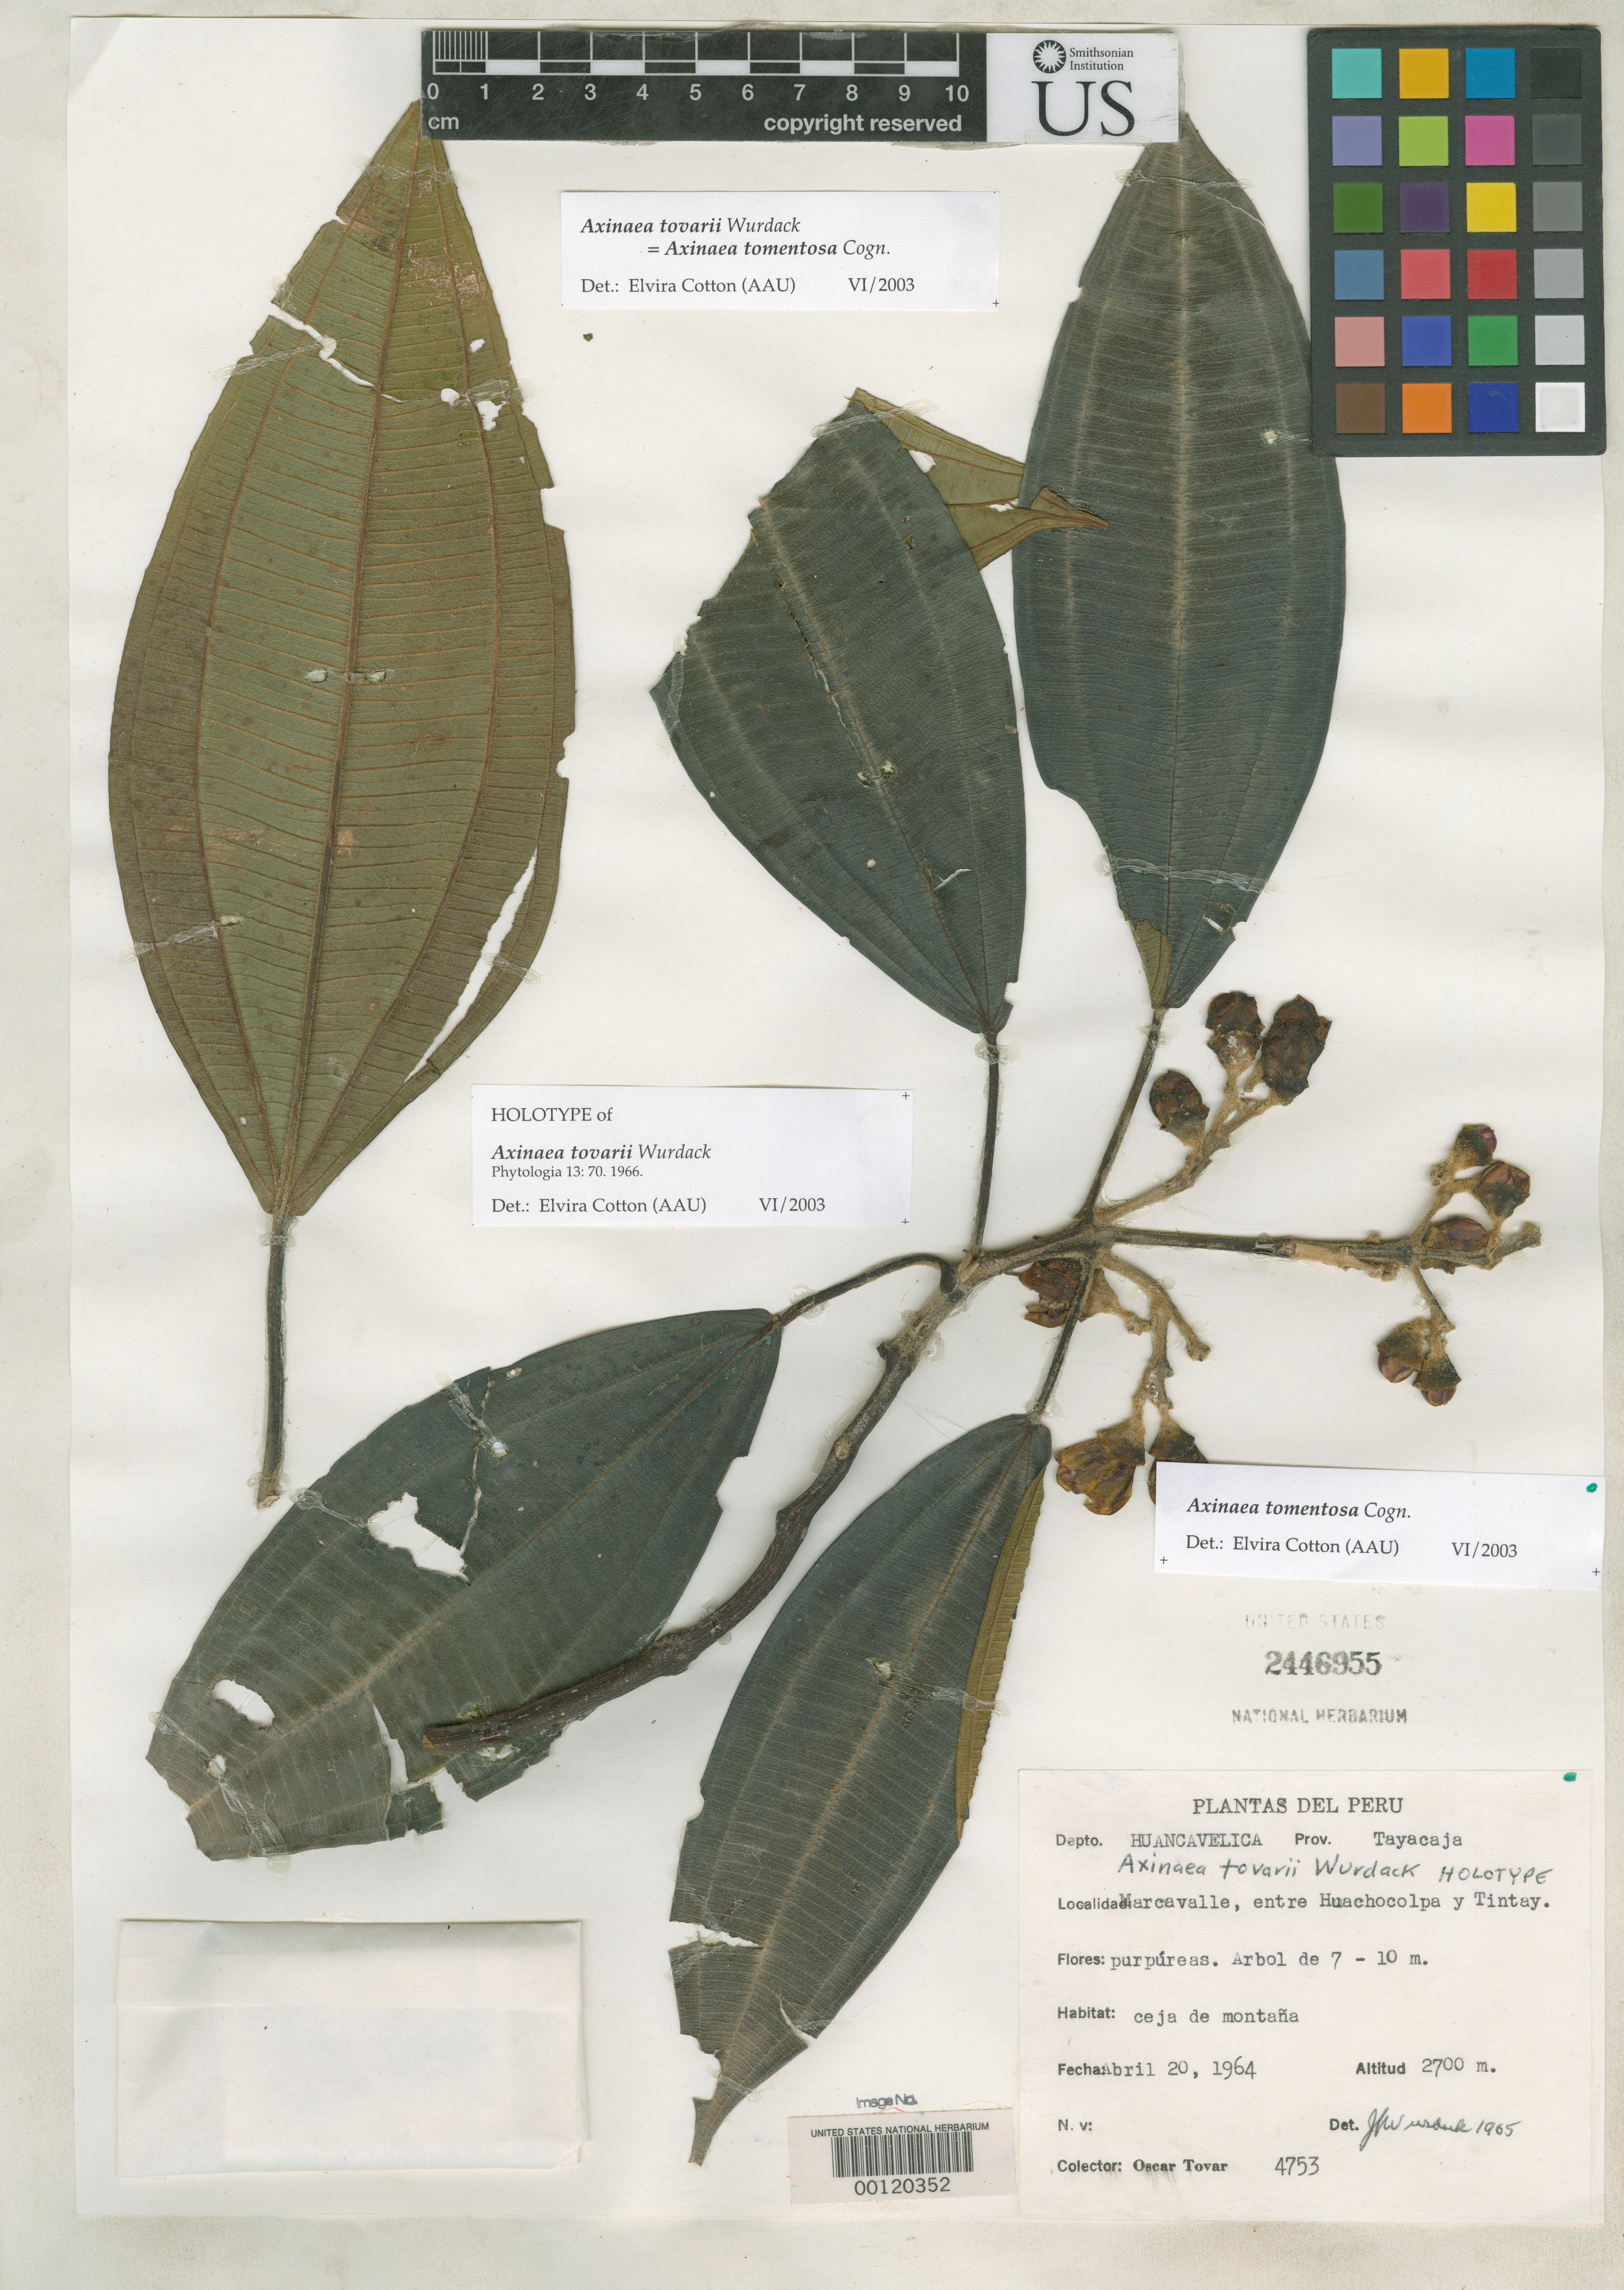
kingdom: Plantae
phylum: Tracheophyta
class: Magnoliopsida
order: Myrtales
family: Melastomataceae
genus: Axinaea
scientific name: Axinaea tovarii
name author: Wurdack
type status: Holotype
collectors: Ó. Tovar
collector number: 4753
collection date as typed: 20 Apr 1964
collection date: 1964-04-20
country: Peru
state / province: Huancavelica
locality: Marca Valle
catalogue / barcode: US 2446955